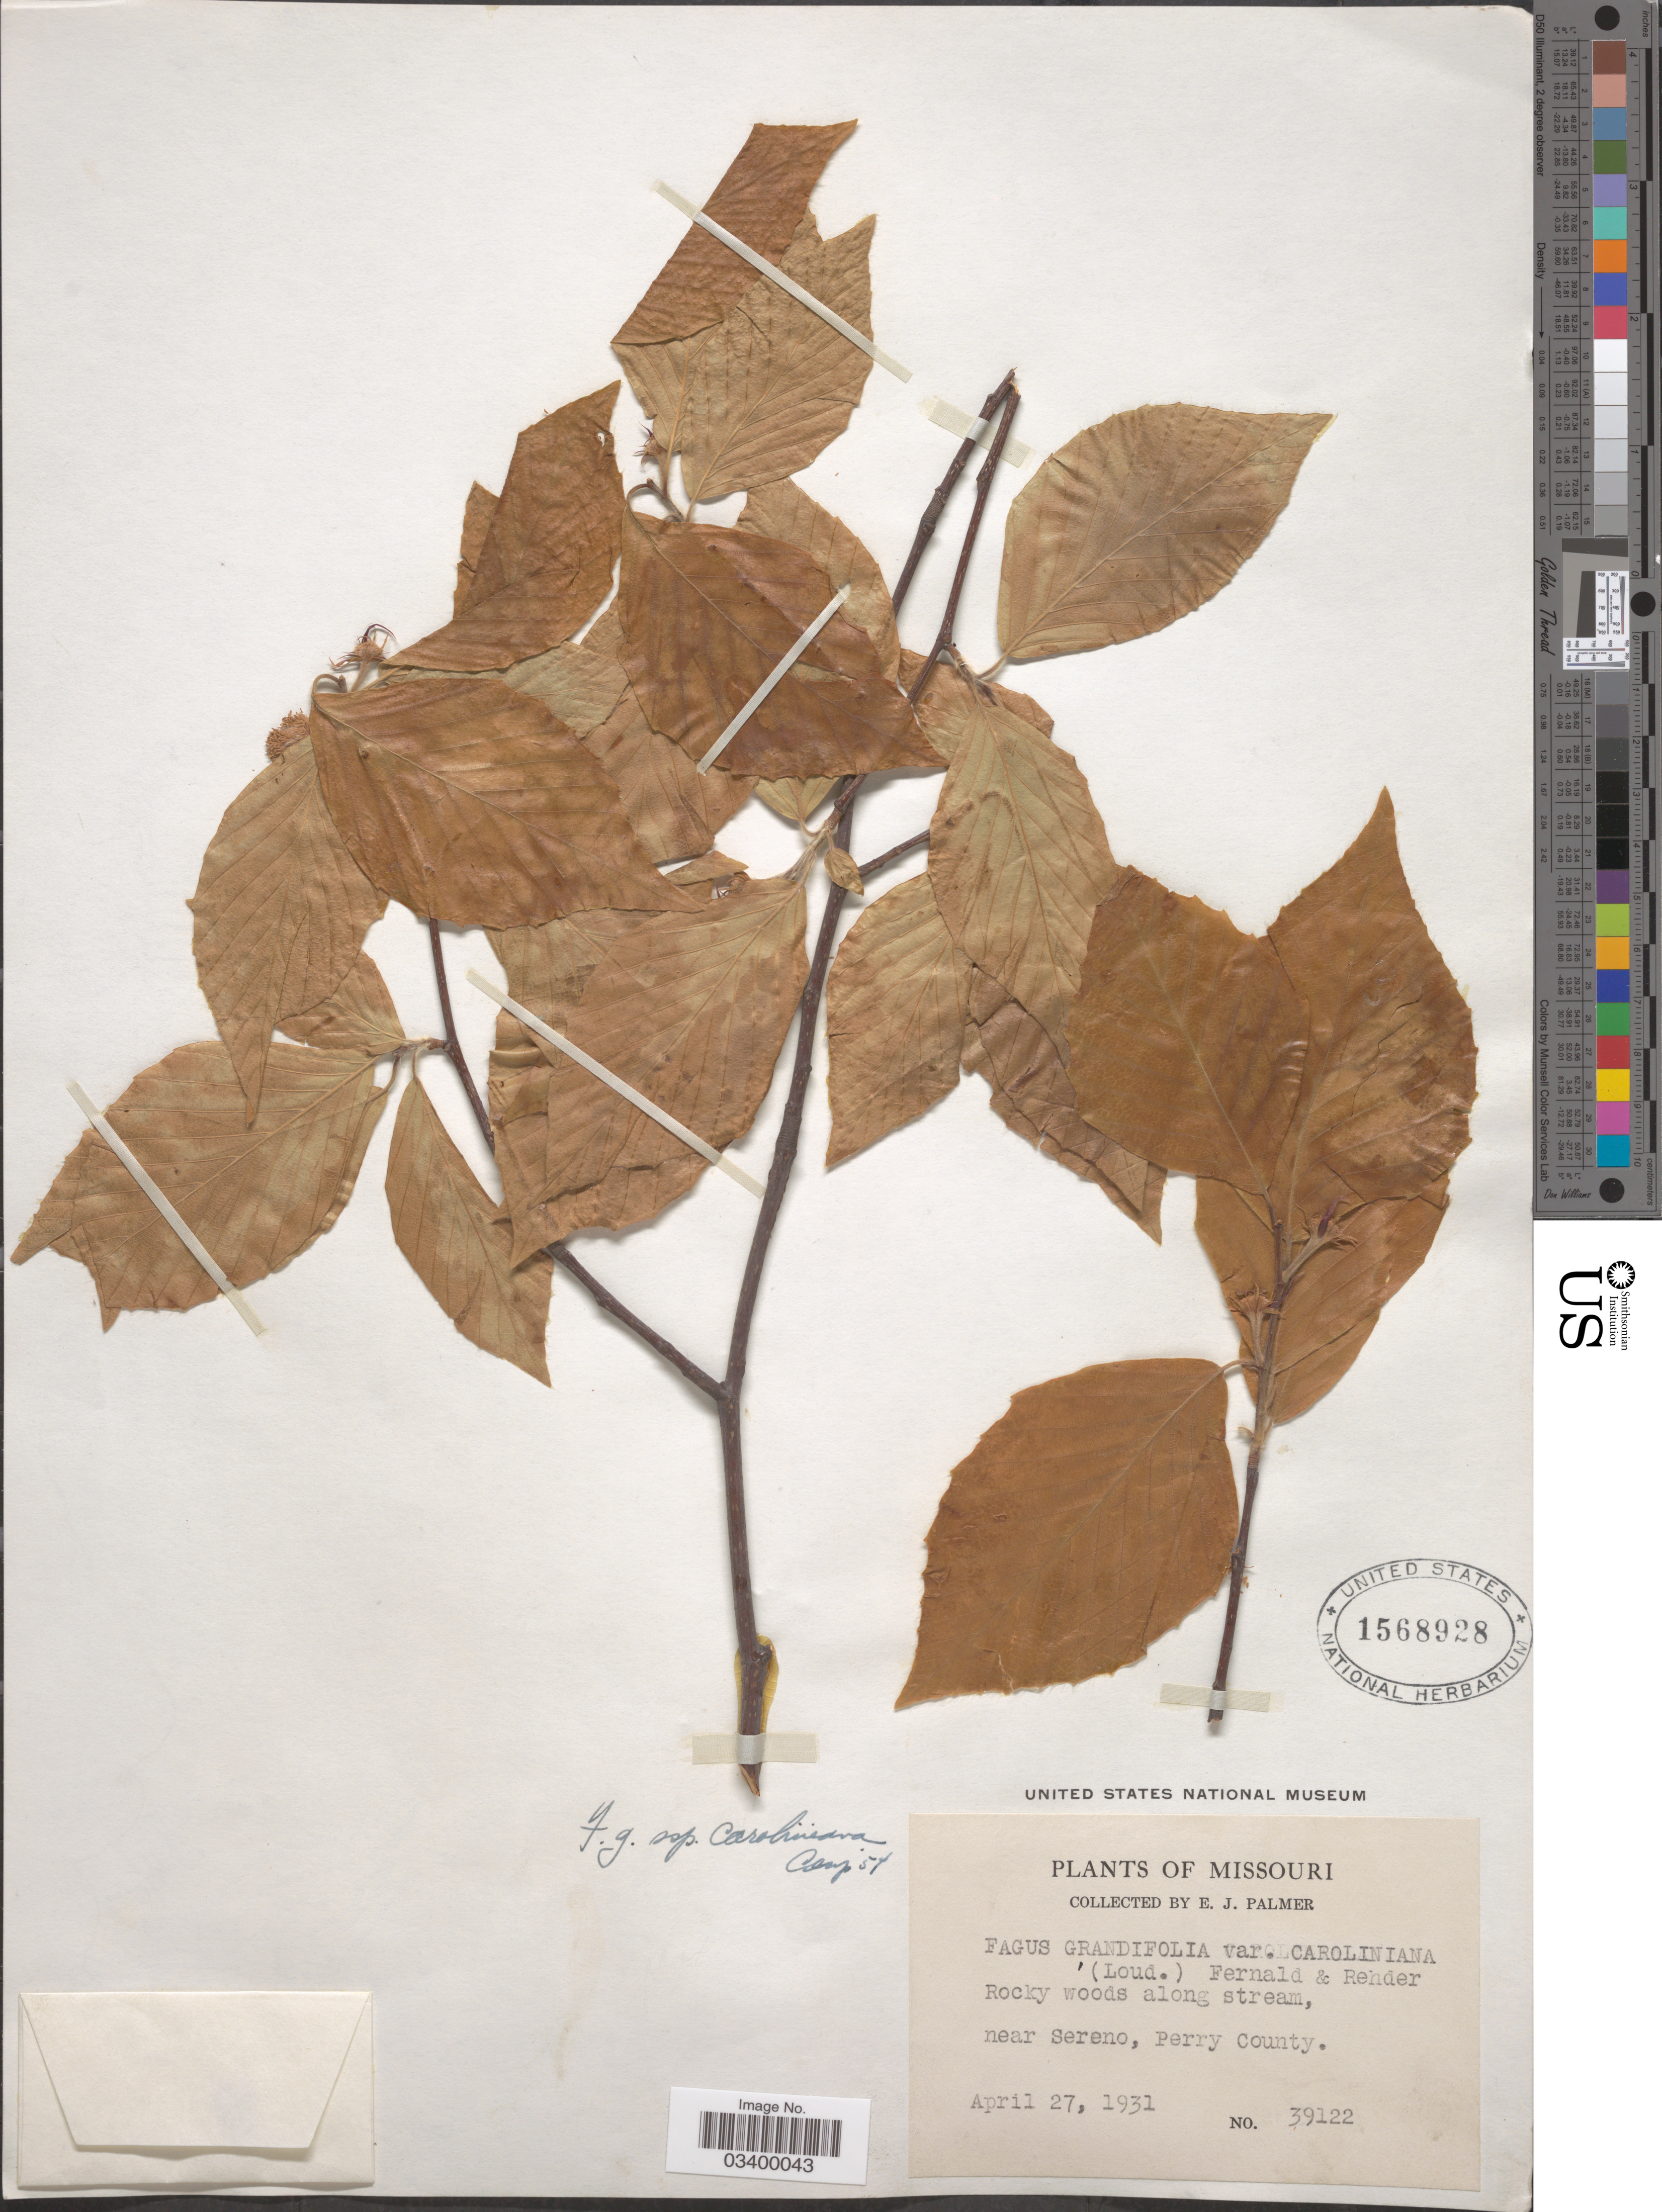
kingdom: Plantae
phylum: Tracheophyta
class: Magnoliopsida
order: Fagales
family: Fagaceae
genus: Fagus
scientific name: Fagus grandifolia subsp. caroliniana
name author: (Loudon) Fernald & Rehder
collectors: E. J. Palmer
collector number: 39122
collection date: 1931-04-27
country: United States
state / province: Missouri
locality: Near Sereno, Perry County.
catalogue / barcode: US 1568928